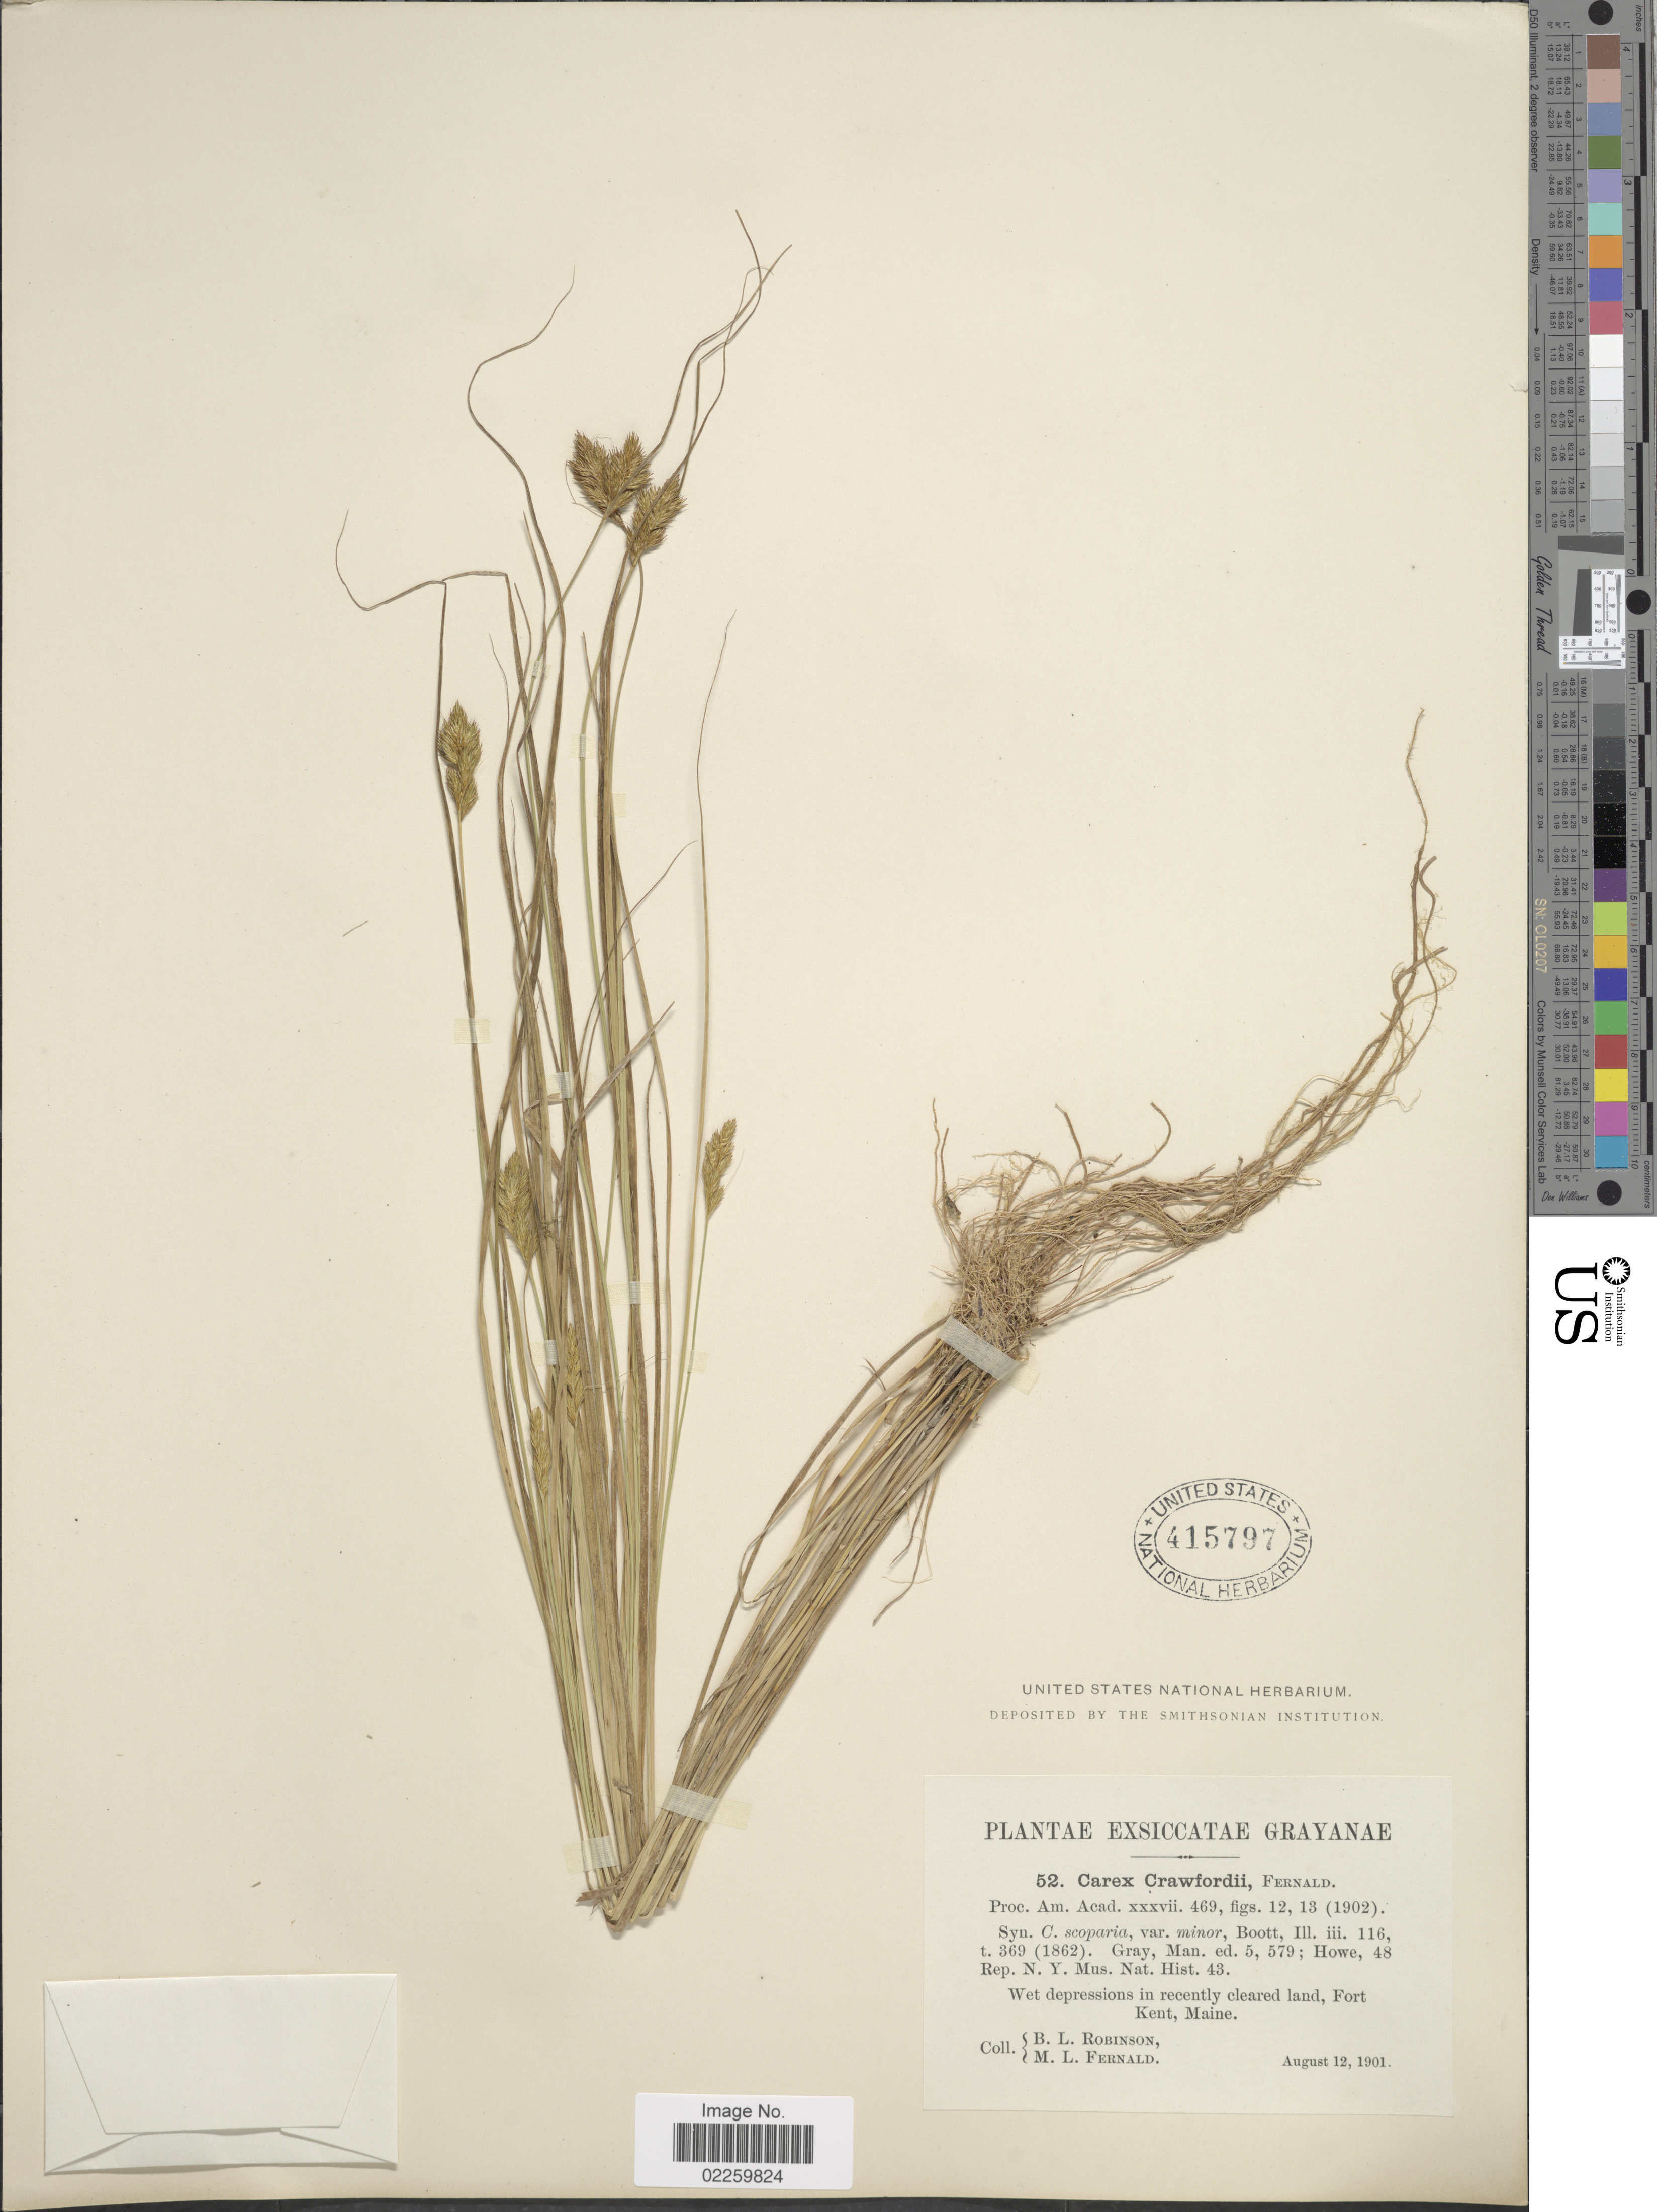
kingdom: Plantae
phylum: Tracheophyta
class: Liliopsida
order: Poales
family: Cyperaceae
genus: Carex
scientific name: Carex crawfordii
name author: Fernald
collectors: B. L. Robinson & M. L. Fernald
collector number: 52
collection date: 1901-08-12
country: United States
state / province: Maine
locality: Wet depressions in recently cleared land, Fort Kent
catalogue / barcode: US 415797